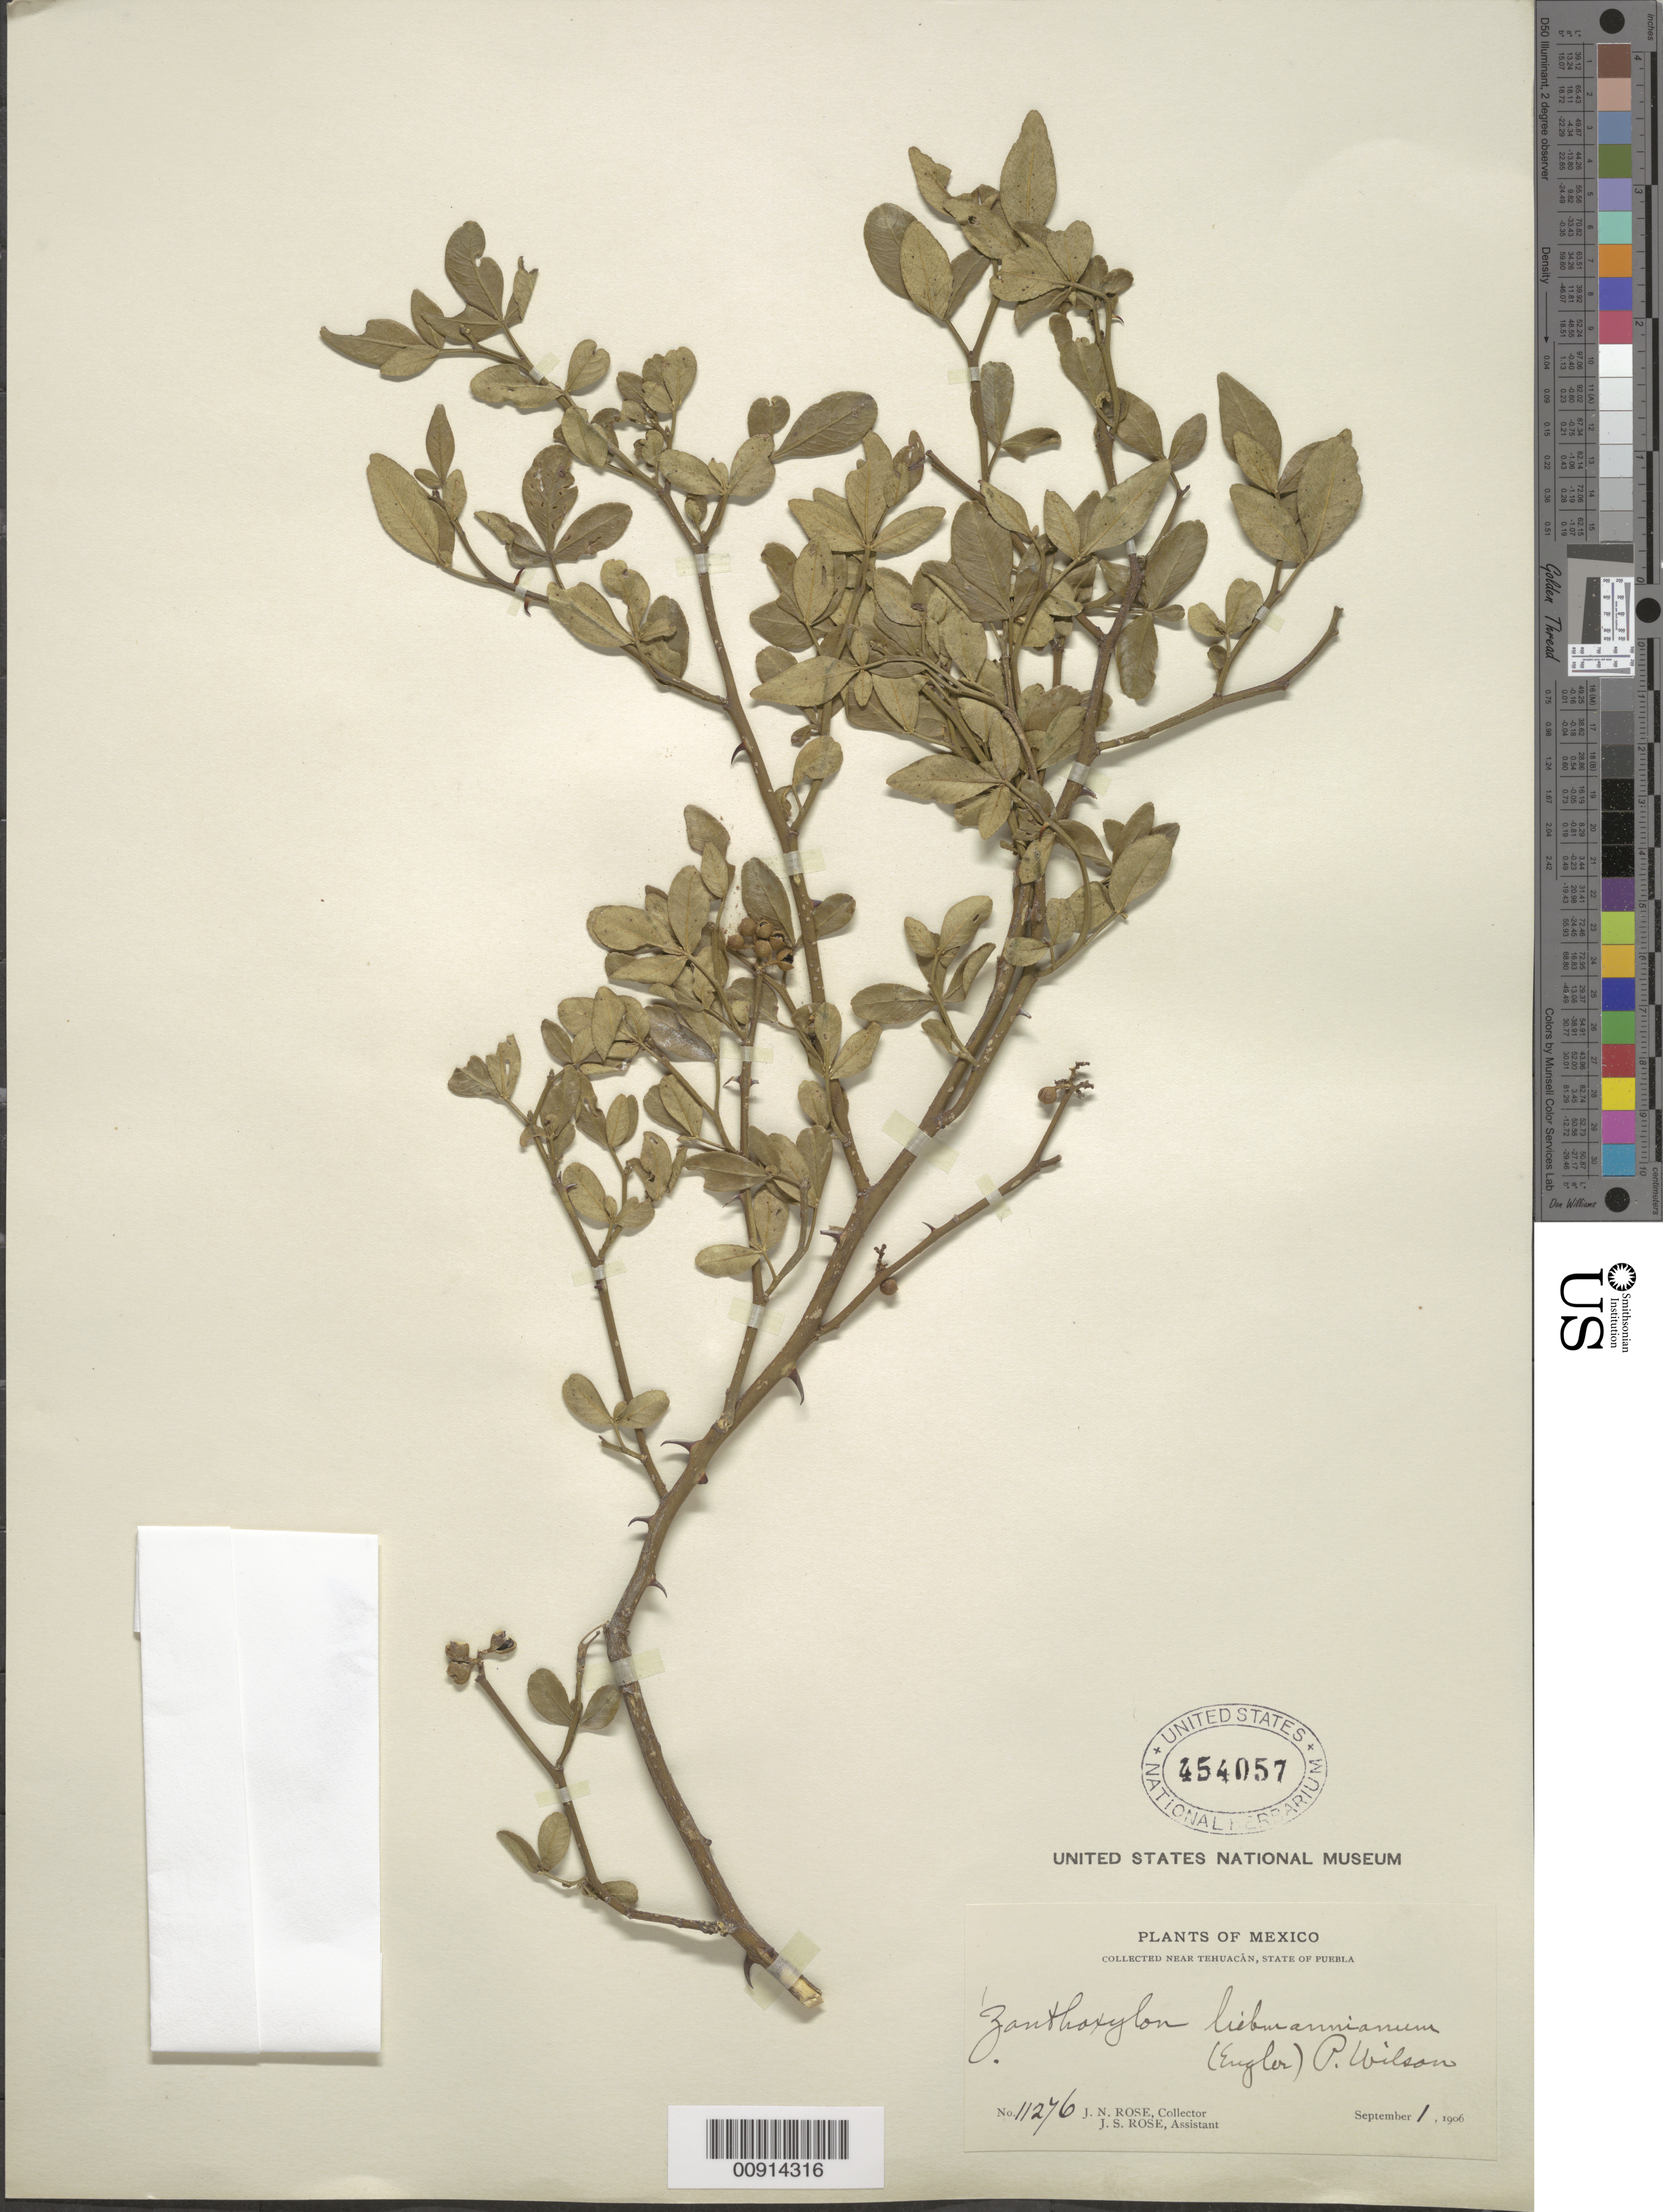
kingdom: Plantae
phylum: Tracheophyta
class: Magnoliopsida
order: Sapindales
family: Rutaceae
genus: Zanthoxylum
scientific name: Zanthoxylum liebmannianum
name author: (Engl.) P. Wilson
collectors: J. N. Rose & J. S. Rose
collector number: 11276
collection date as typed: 01 Sep 1906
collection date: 1906-09-01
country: Mexico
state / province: Puebla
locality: Near Tehuacán, State of Puebla.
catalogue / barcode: US 454057